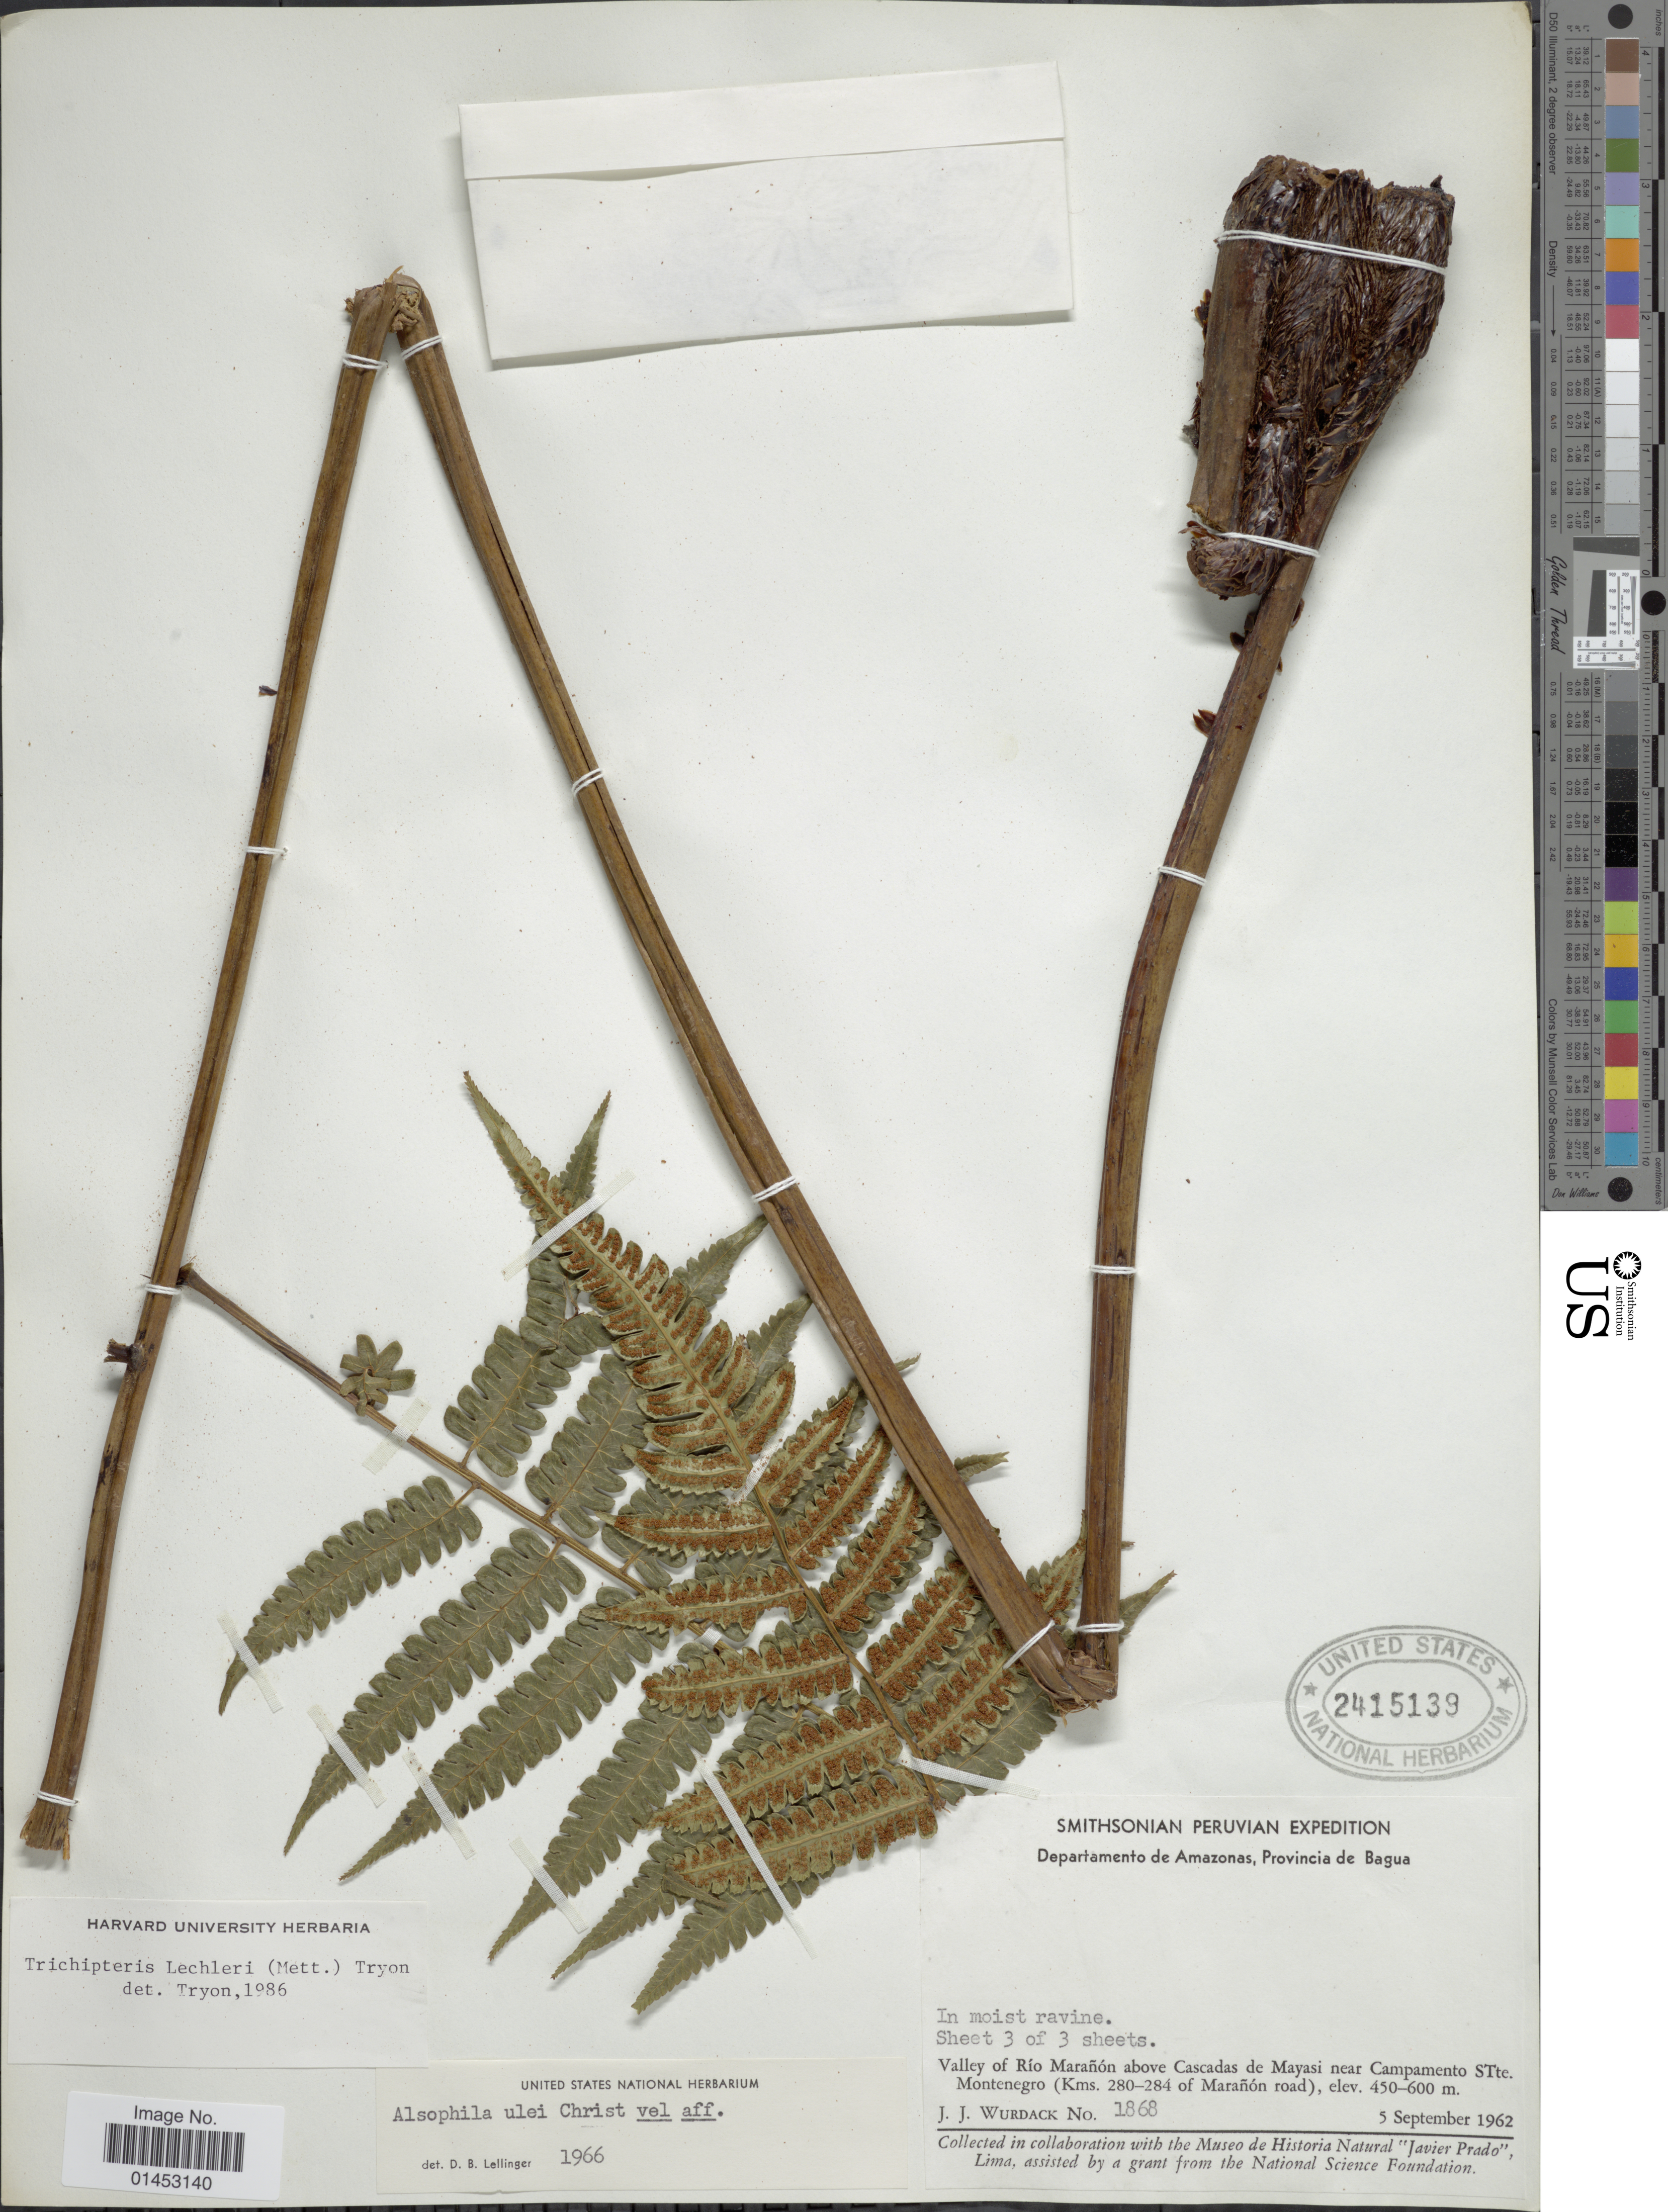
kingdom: Plantae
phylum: Tracheophyta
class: Polypodiopsida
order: Cyatheales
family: Cyatheaceae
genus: Cyathea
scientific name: Cyathea ulei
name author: (Christ) Domin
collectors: J. J. Wurdack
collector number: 1868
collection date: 1962-09-05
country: Peru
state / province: Amazonas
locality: Departamento de Amazonas, Provincia de Bagua, valley of Rio Maranón above Cascadas de Mayasi near Campamento Stte.,Montenegro(Kms. 280-284 of Maranon road)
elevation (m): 450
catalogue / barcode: US 2415139